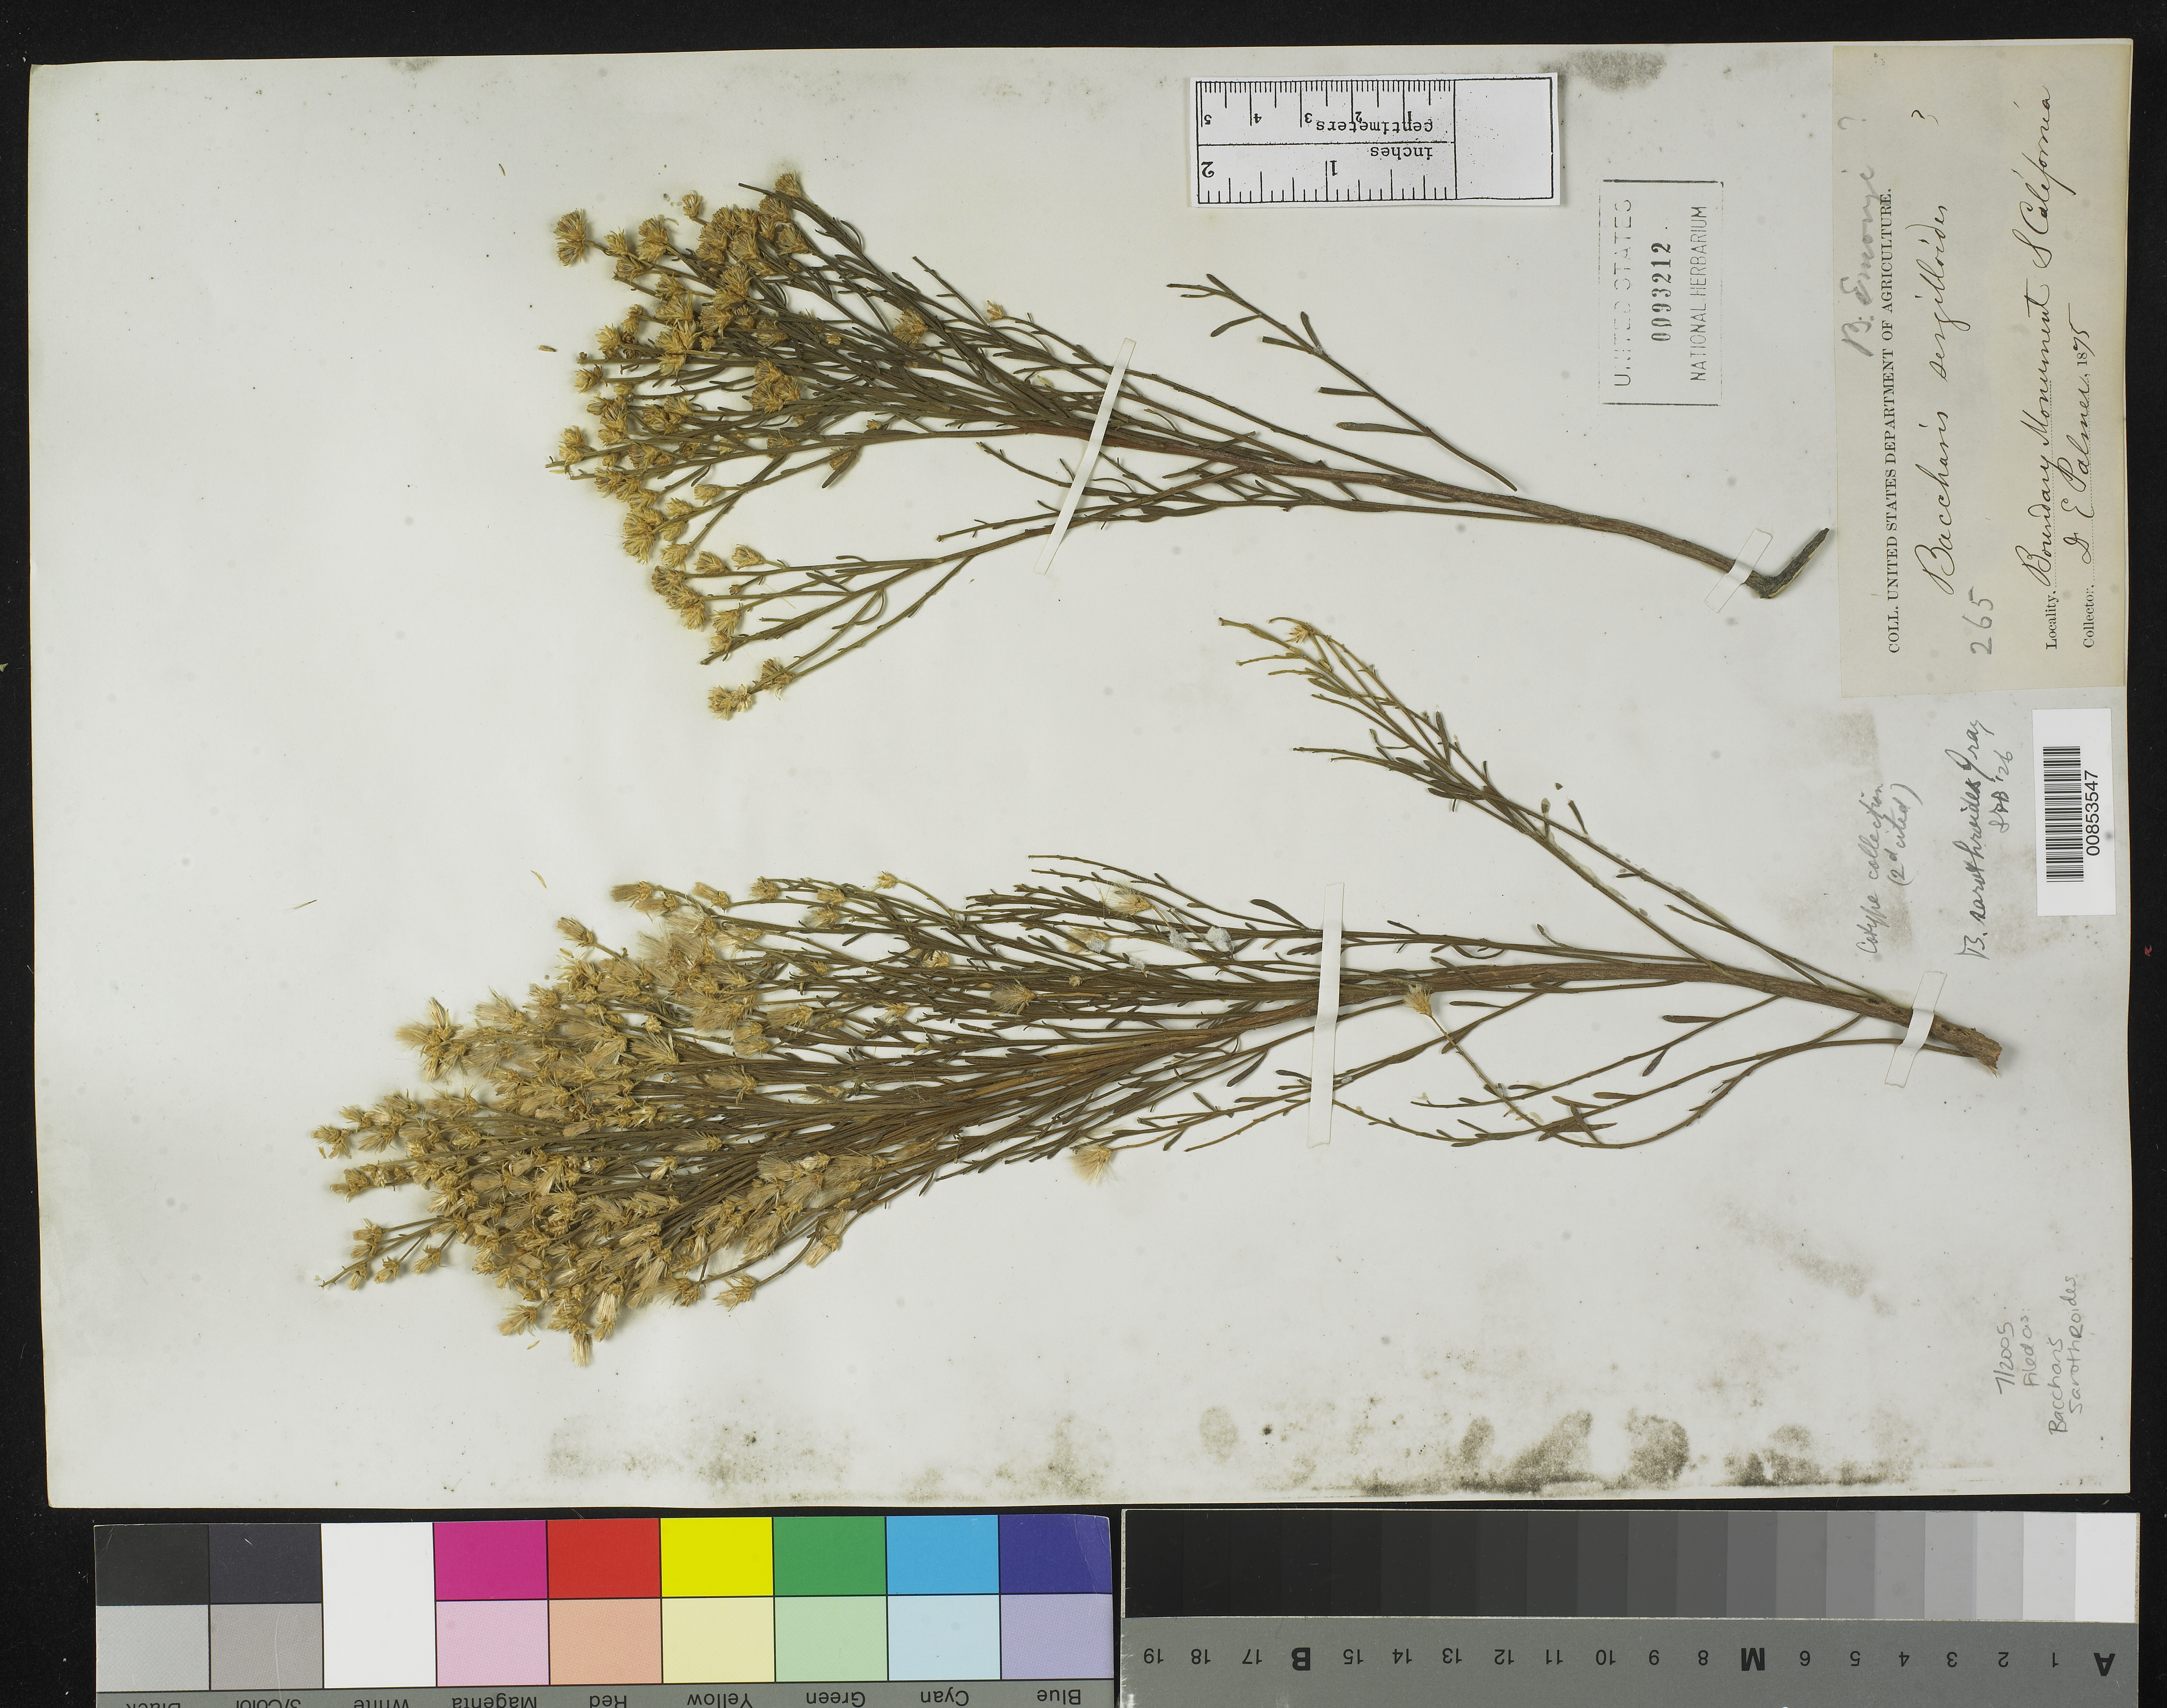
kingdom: Plantae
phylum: Tracheophyta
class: Magnoliopsida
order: Asterales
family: Asteraceae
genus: Baccharis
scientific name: Baccharis sarothroides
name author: A. Gray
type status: Syntype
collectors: E. Palmer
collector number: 265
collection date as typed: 1875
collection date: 1875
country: United States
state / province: California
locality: Boundary Monument S California.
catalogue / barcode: US 93212